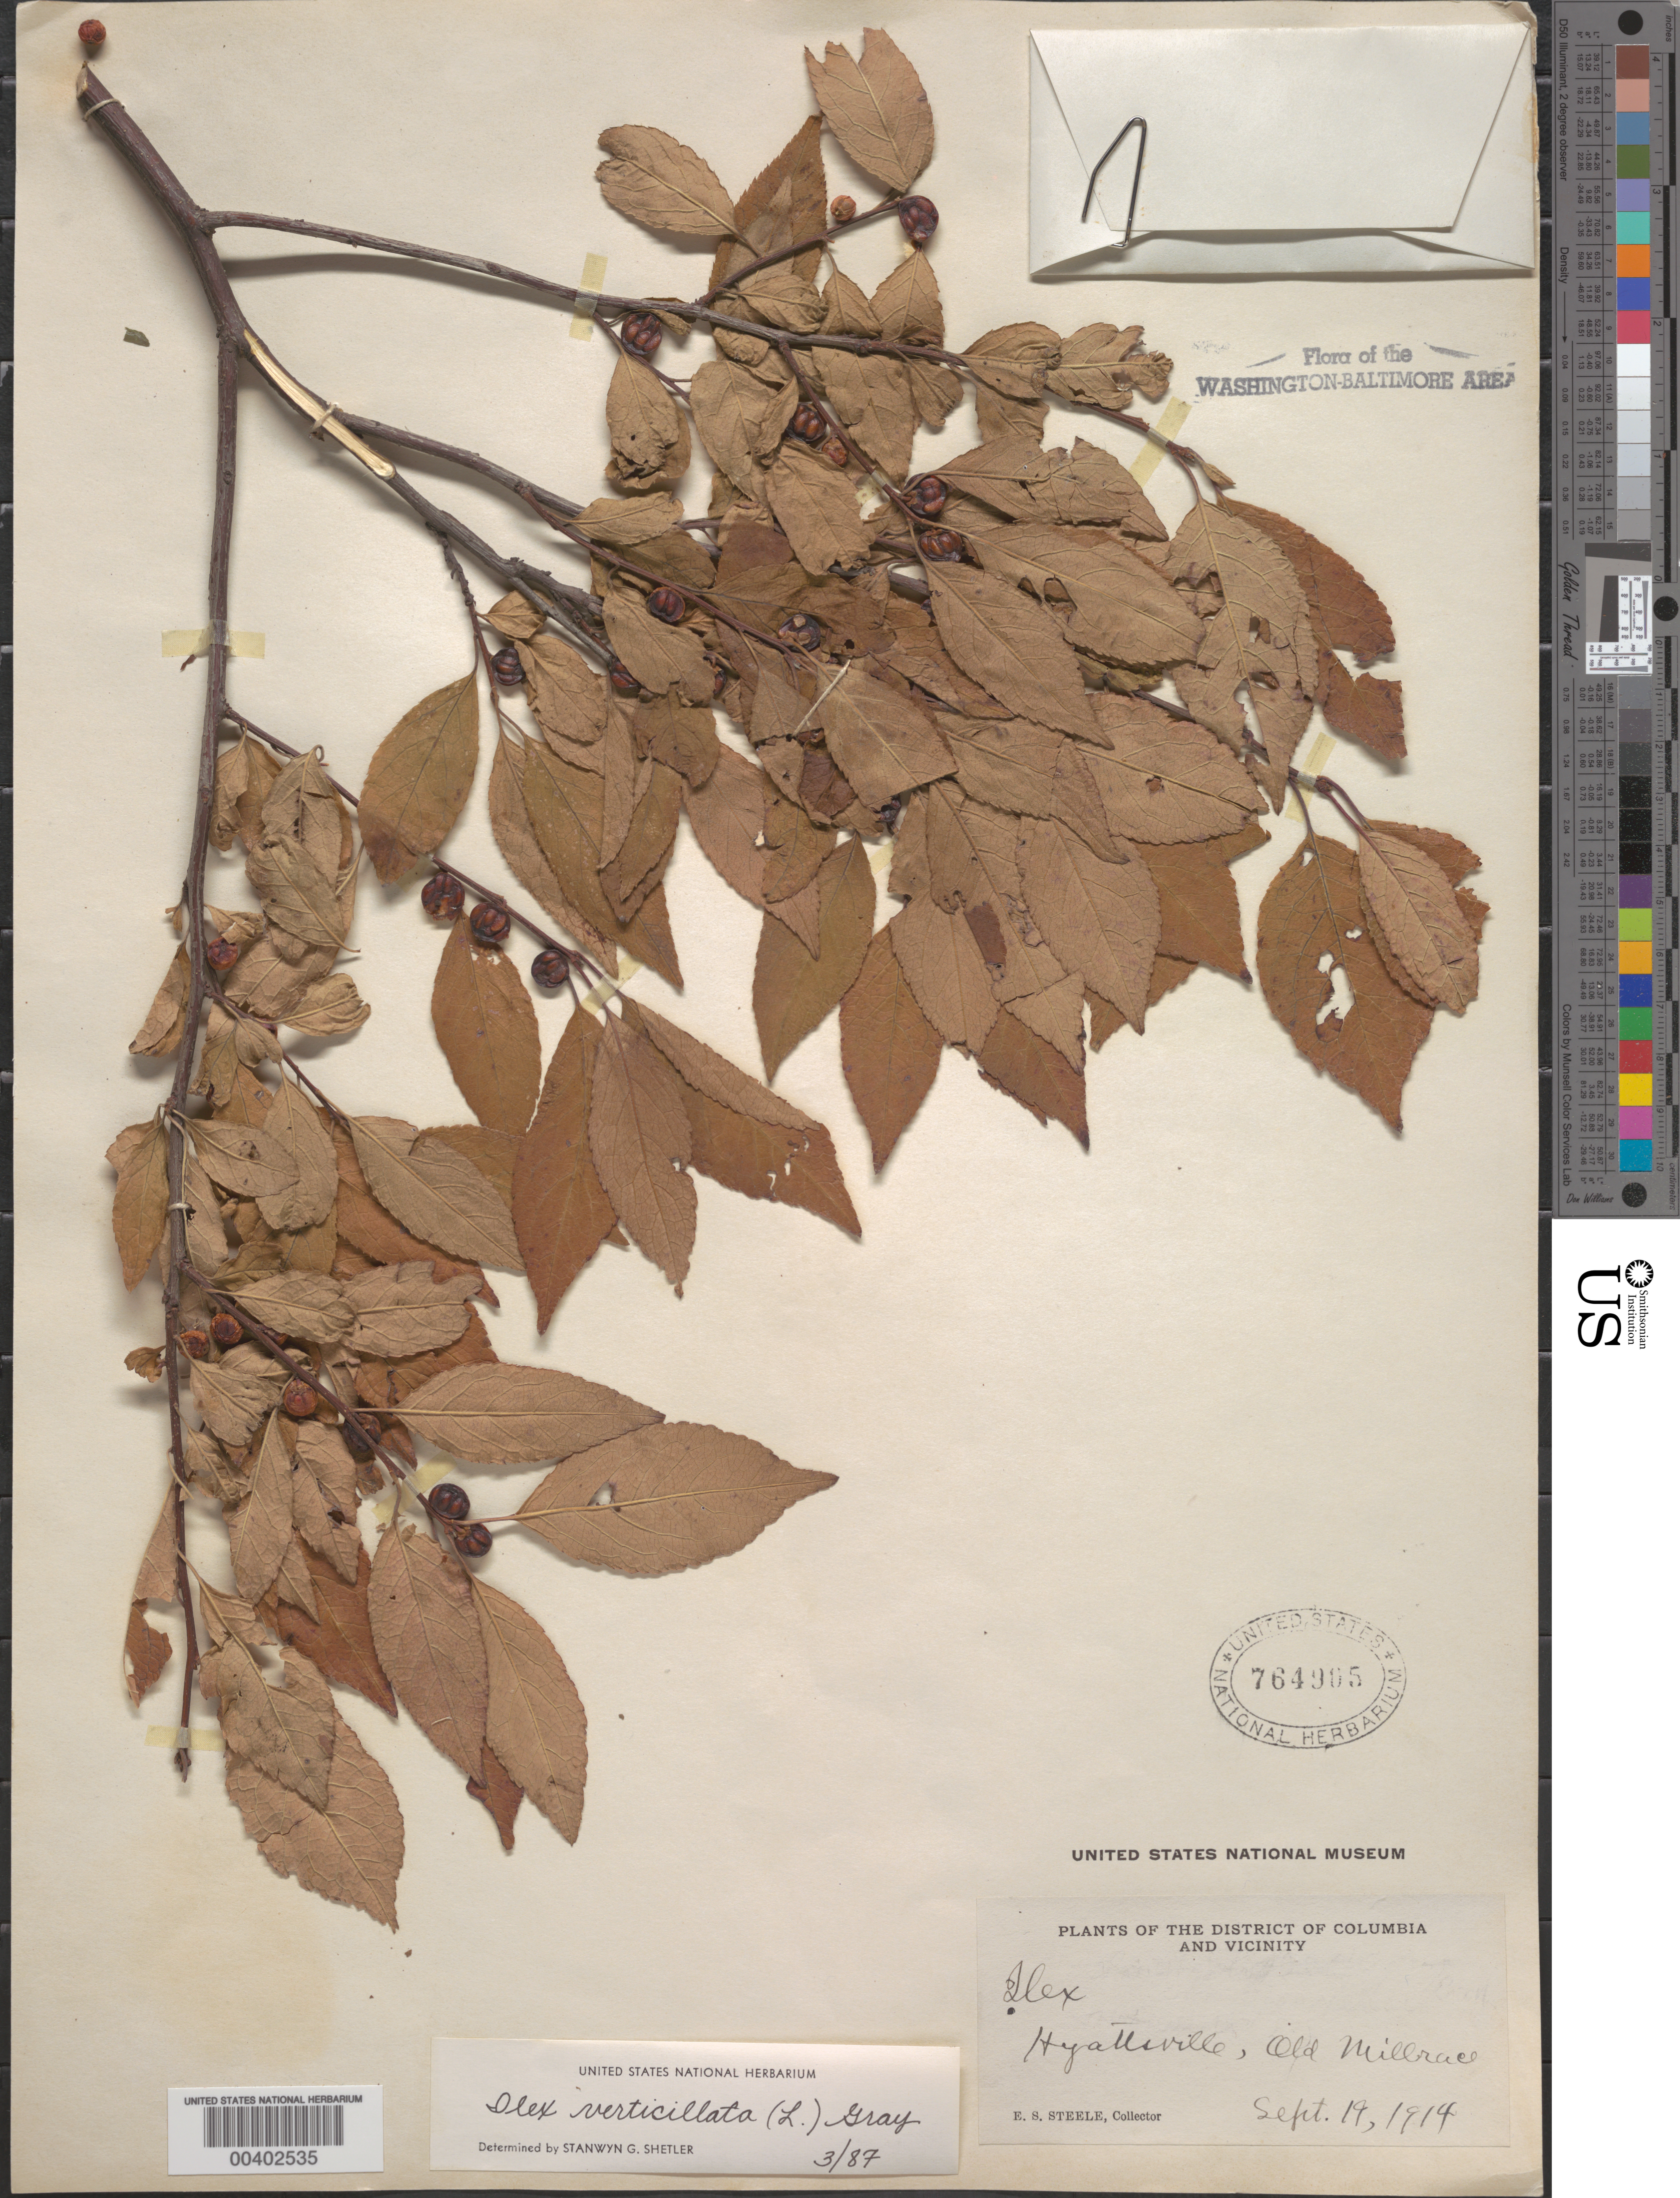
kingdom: Plantae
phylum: Tracheophyta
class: Magnoliopsida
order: Aquifoliales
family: Aquifoliaceae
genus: Ilex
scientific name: Ilex verticillata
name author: (L.) A. Gray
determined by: Shetler, Stanwyn G., (US), NMNH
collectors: E. Steele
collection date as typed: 19 Sep 1914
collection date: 1914-09-19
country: United States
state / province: Maryland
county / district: Prince George's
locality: Hyattsville, Old Millrace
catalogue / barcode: US 764905